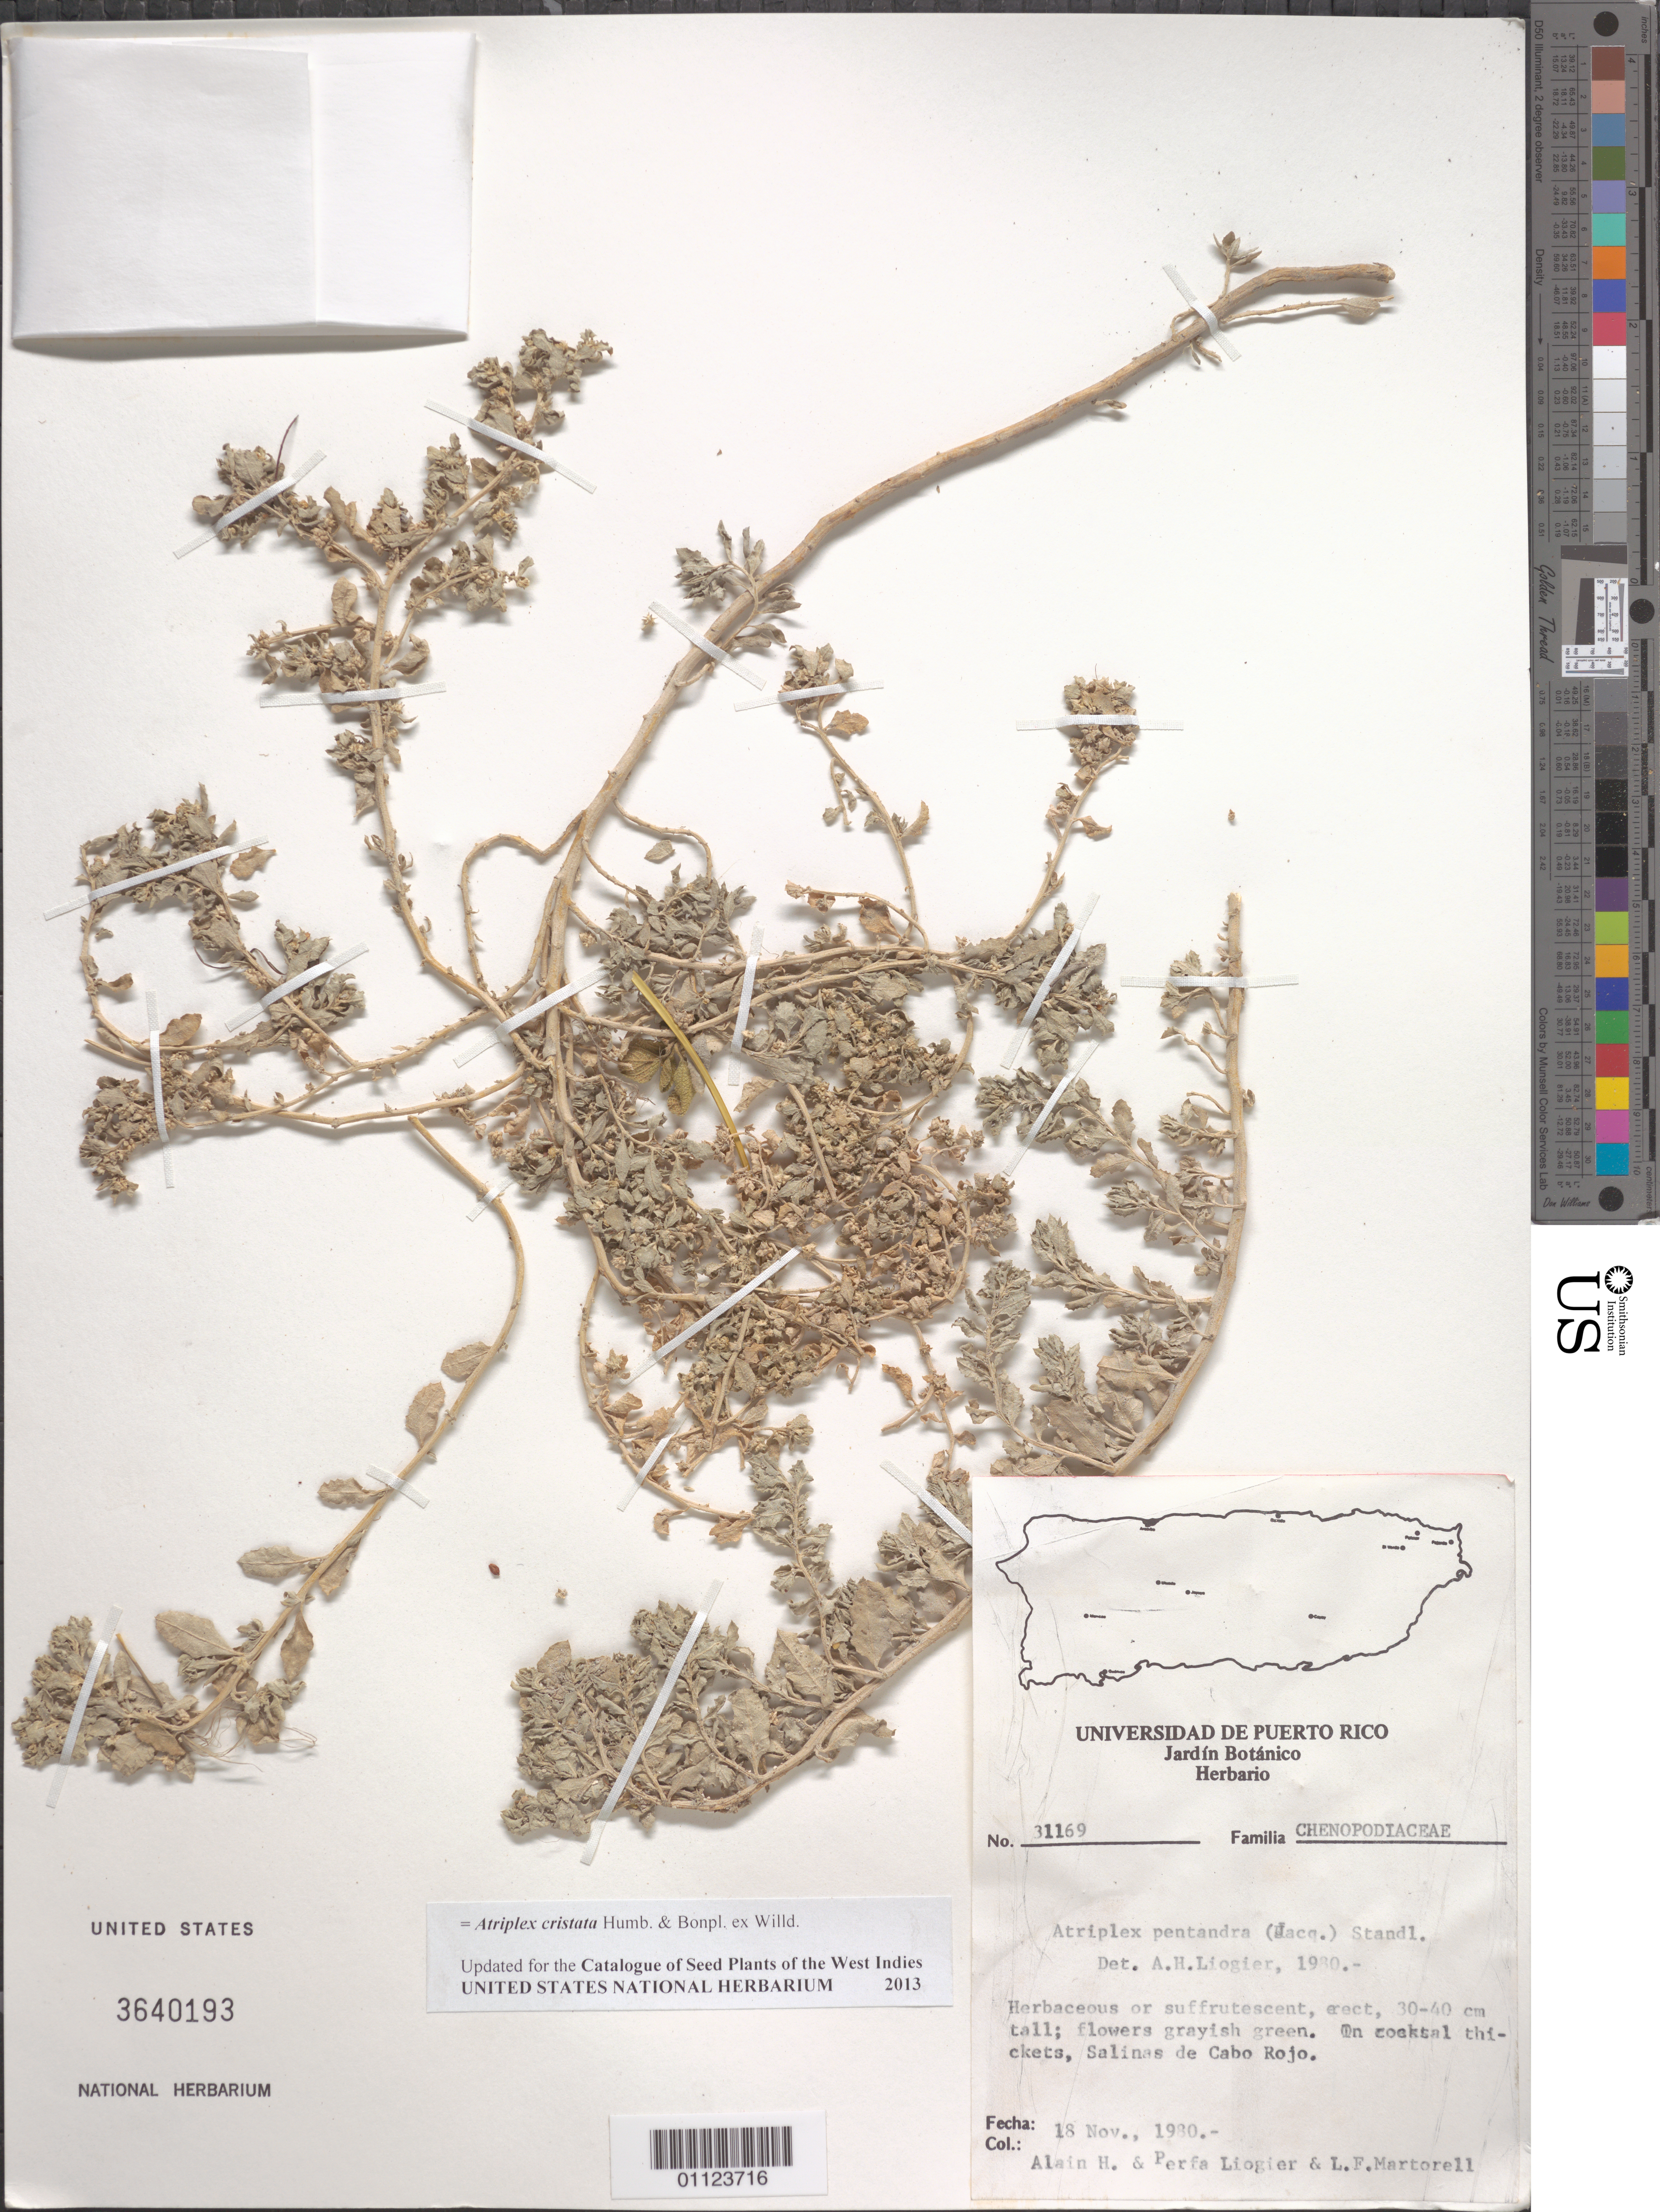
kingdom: Plantae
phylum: Tracheophyta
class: Magnoliopsida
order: Caryophyllales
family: Amaranthaceae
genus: Atriplex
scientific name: Atriplex cristata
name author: Humb. & Bonpl. ex Willd.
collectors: A. H. Liogier, M. P. Liogier & L. Martorell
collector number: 31169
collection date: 1980-11-18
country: Puerto Rico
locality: Salinas de Cabo Rojo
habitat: In coastal thickets.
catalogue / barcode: US 3640193